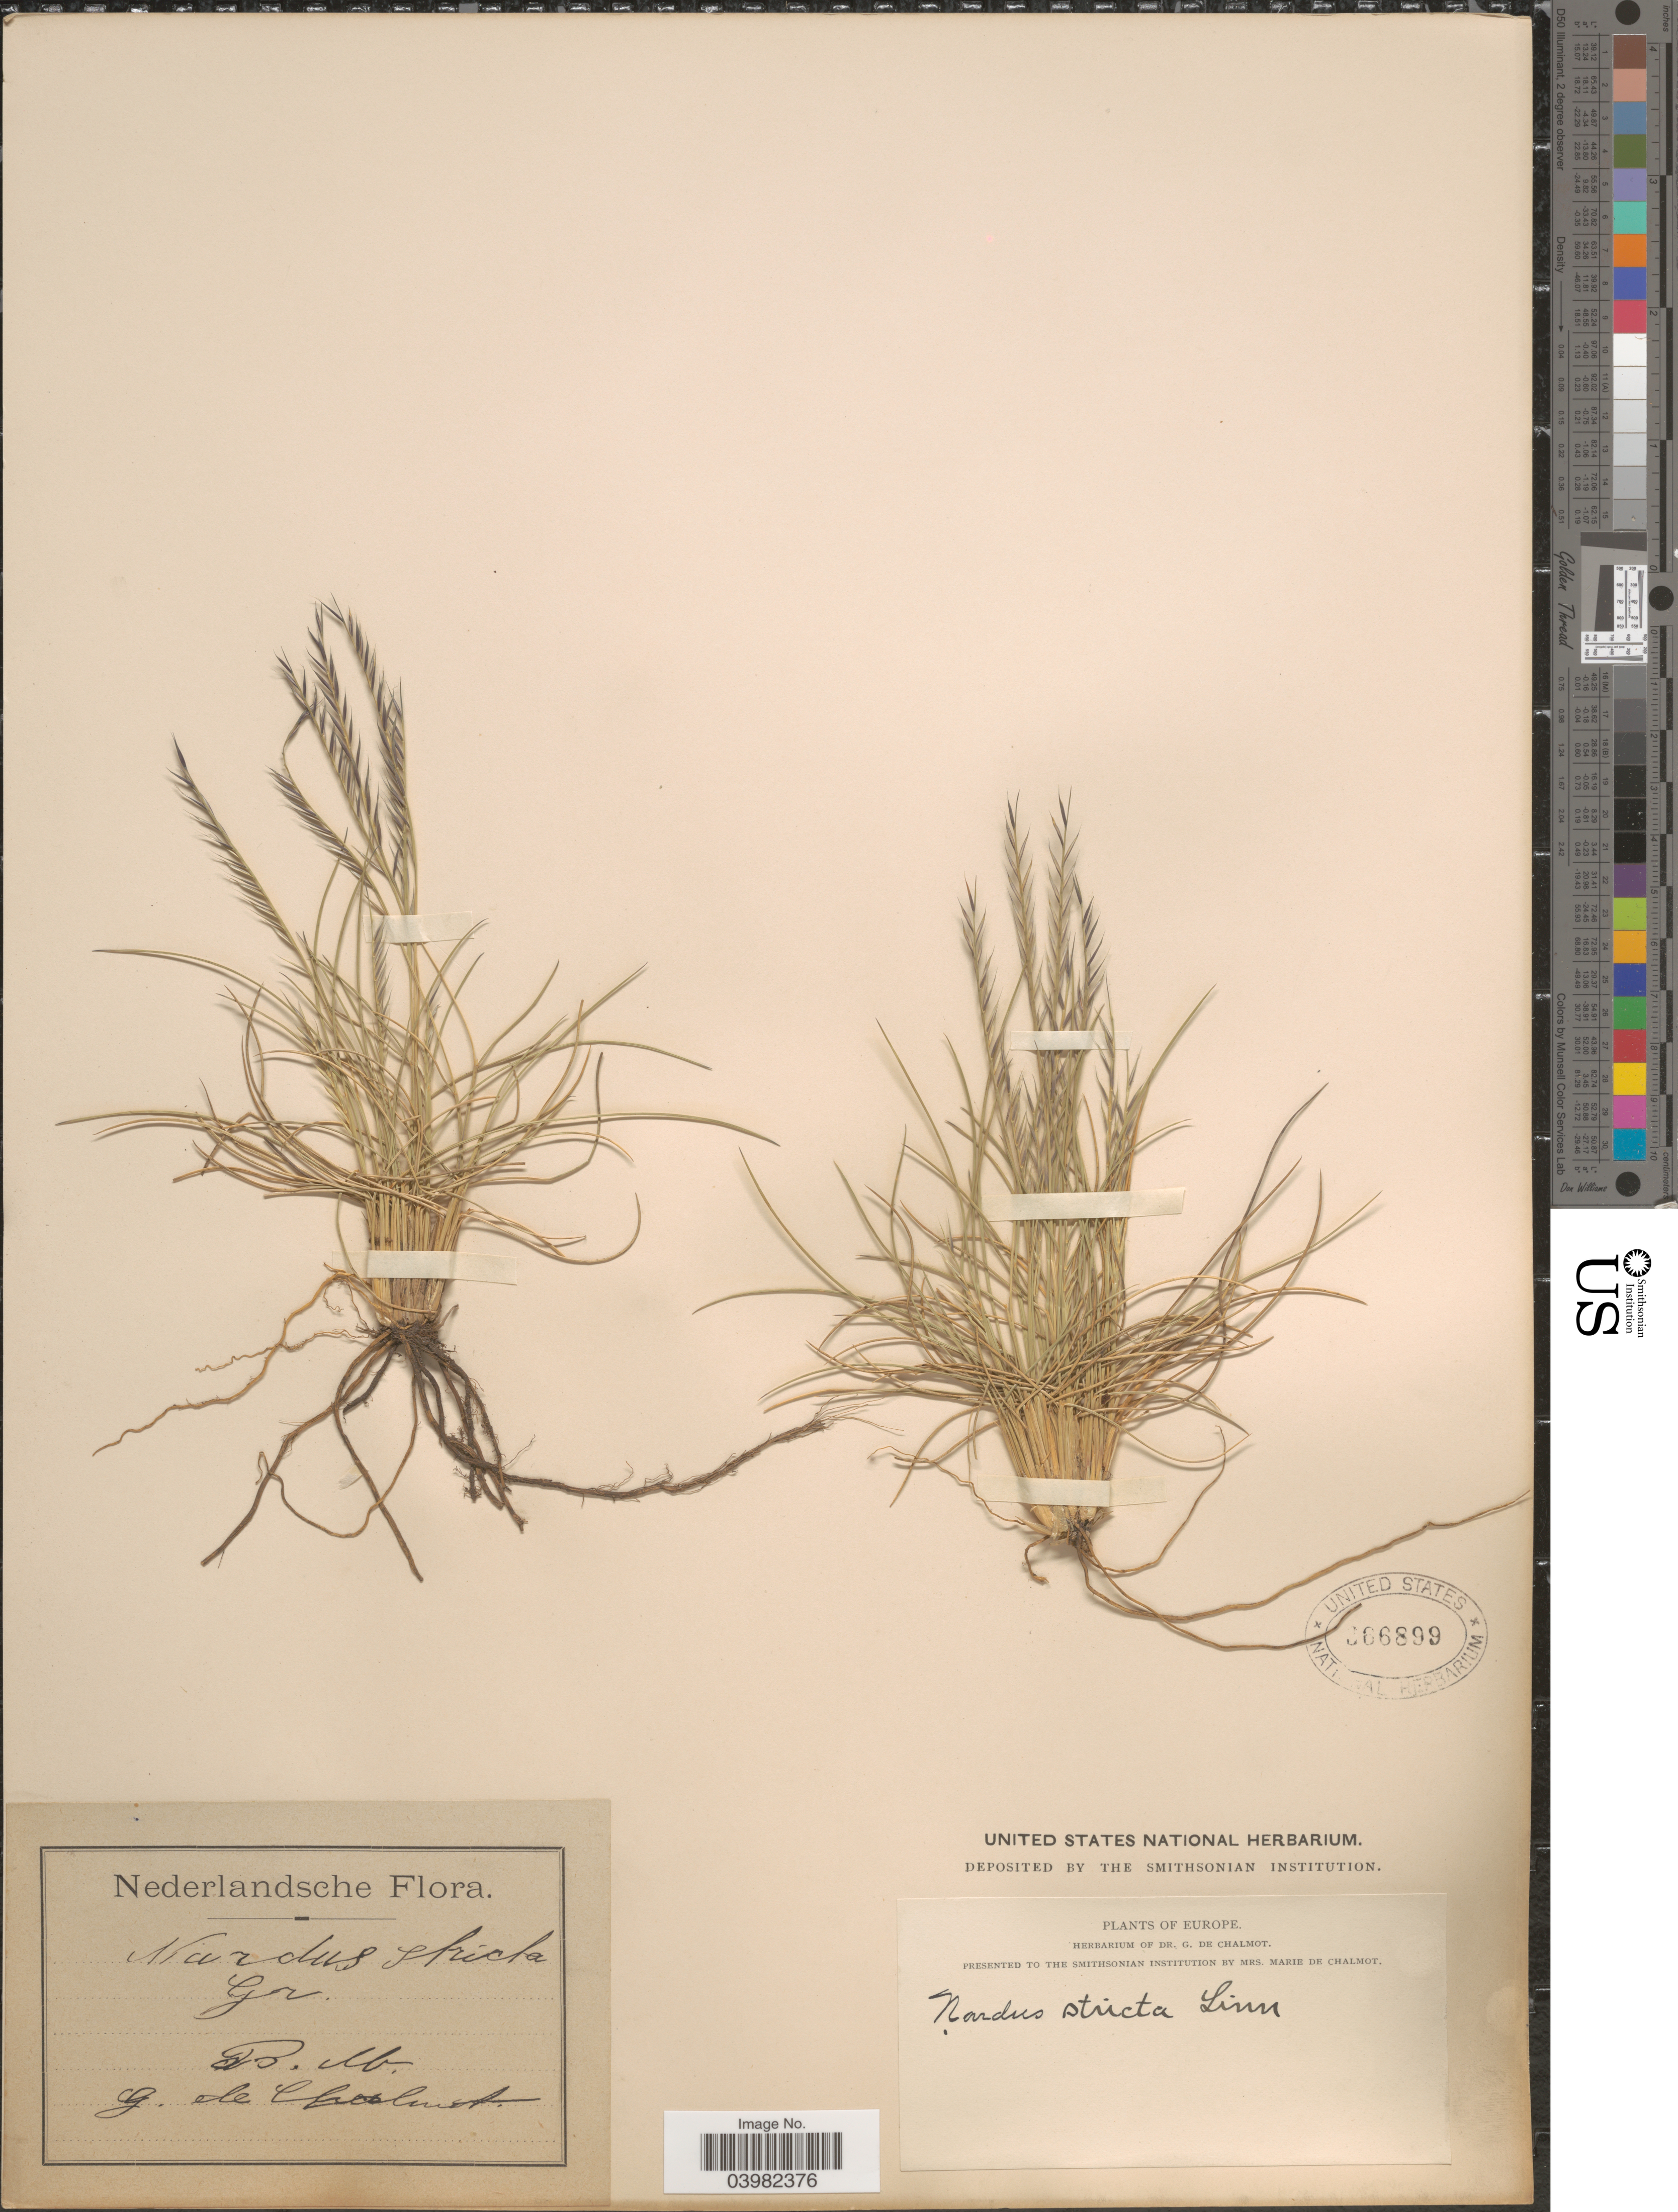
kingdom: Plantae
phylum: Tracheophyta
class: Liliopsida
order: Poales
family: Poaceae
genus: Nardus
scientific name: Nardus stricta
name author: L.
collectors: G. de Chalmot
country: Netherlands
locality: B. M. [interpreted]